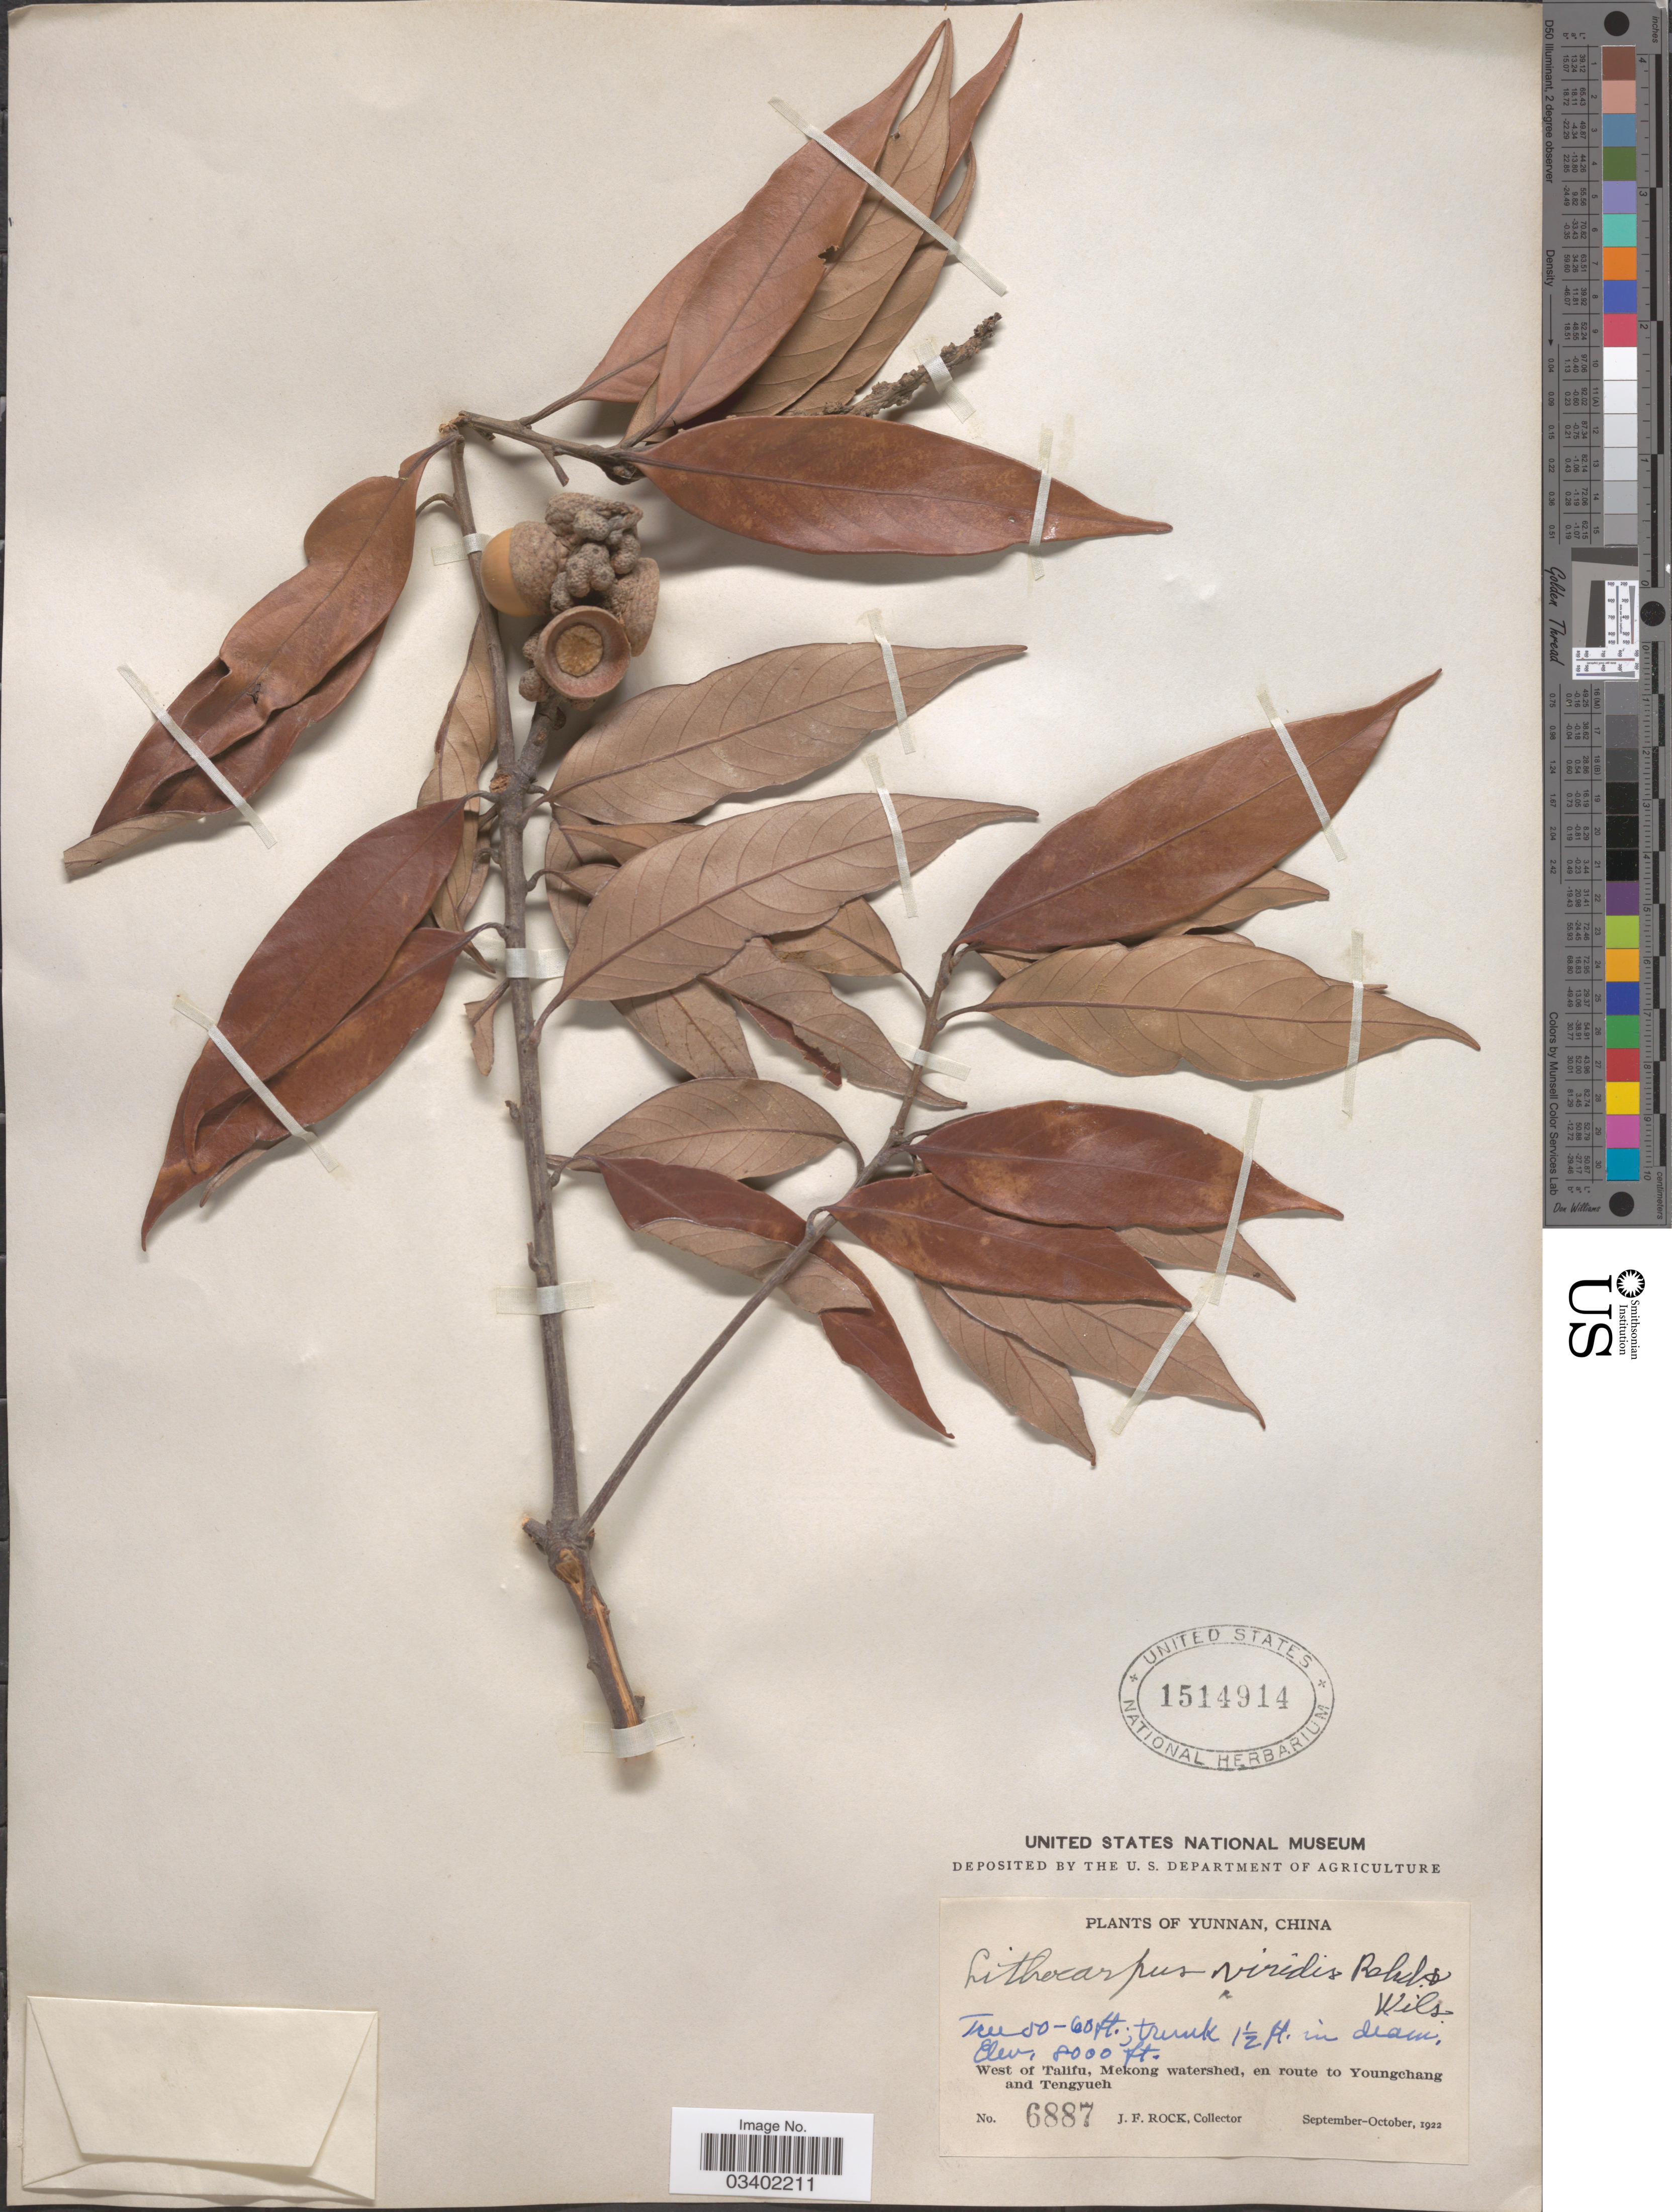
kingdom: Plantae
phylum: Tracheophyta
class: Magnoliopsida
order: Fagales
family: Fagaceae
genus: Lithocarpus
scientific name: Lithocarpus viridis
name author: (Schottky) Rehder & E.H. Wilson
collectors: J. Rock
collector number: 6887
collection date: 1922-09/1922-10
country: China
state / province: Yunnan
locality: West of Talifu, Mekong watershed, en route to Youngchang and Tengyueh.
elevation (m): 2438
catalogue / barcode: US 1514914